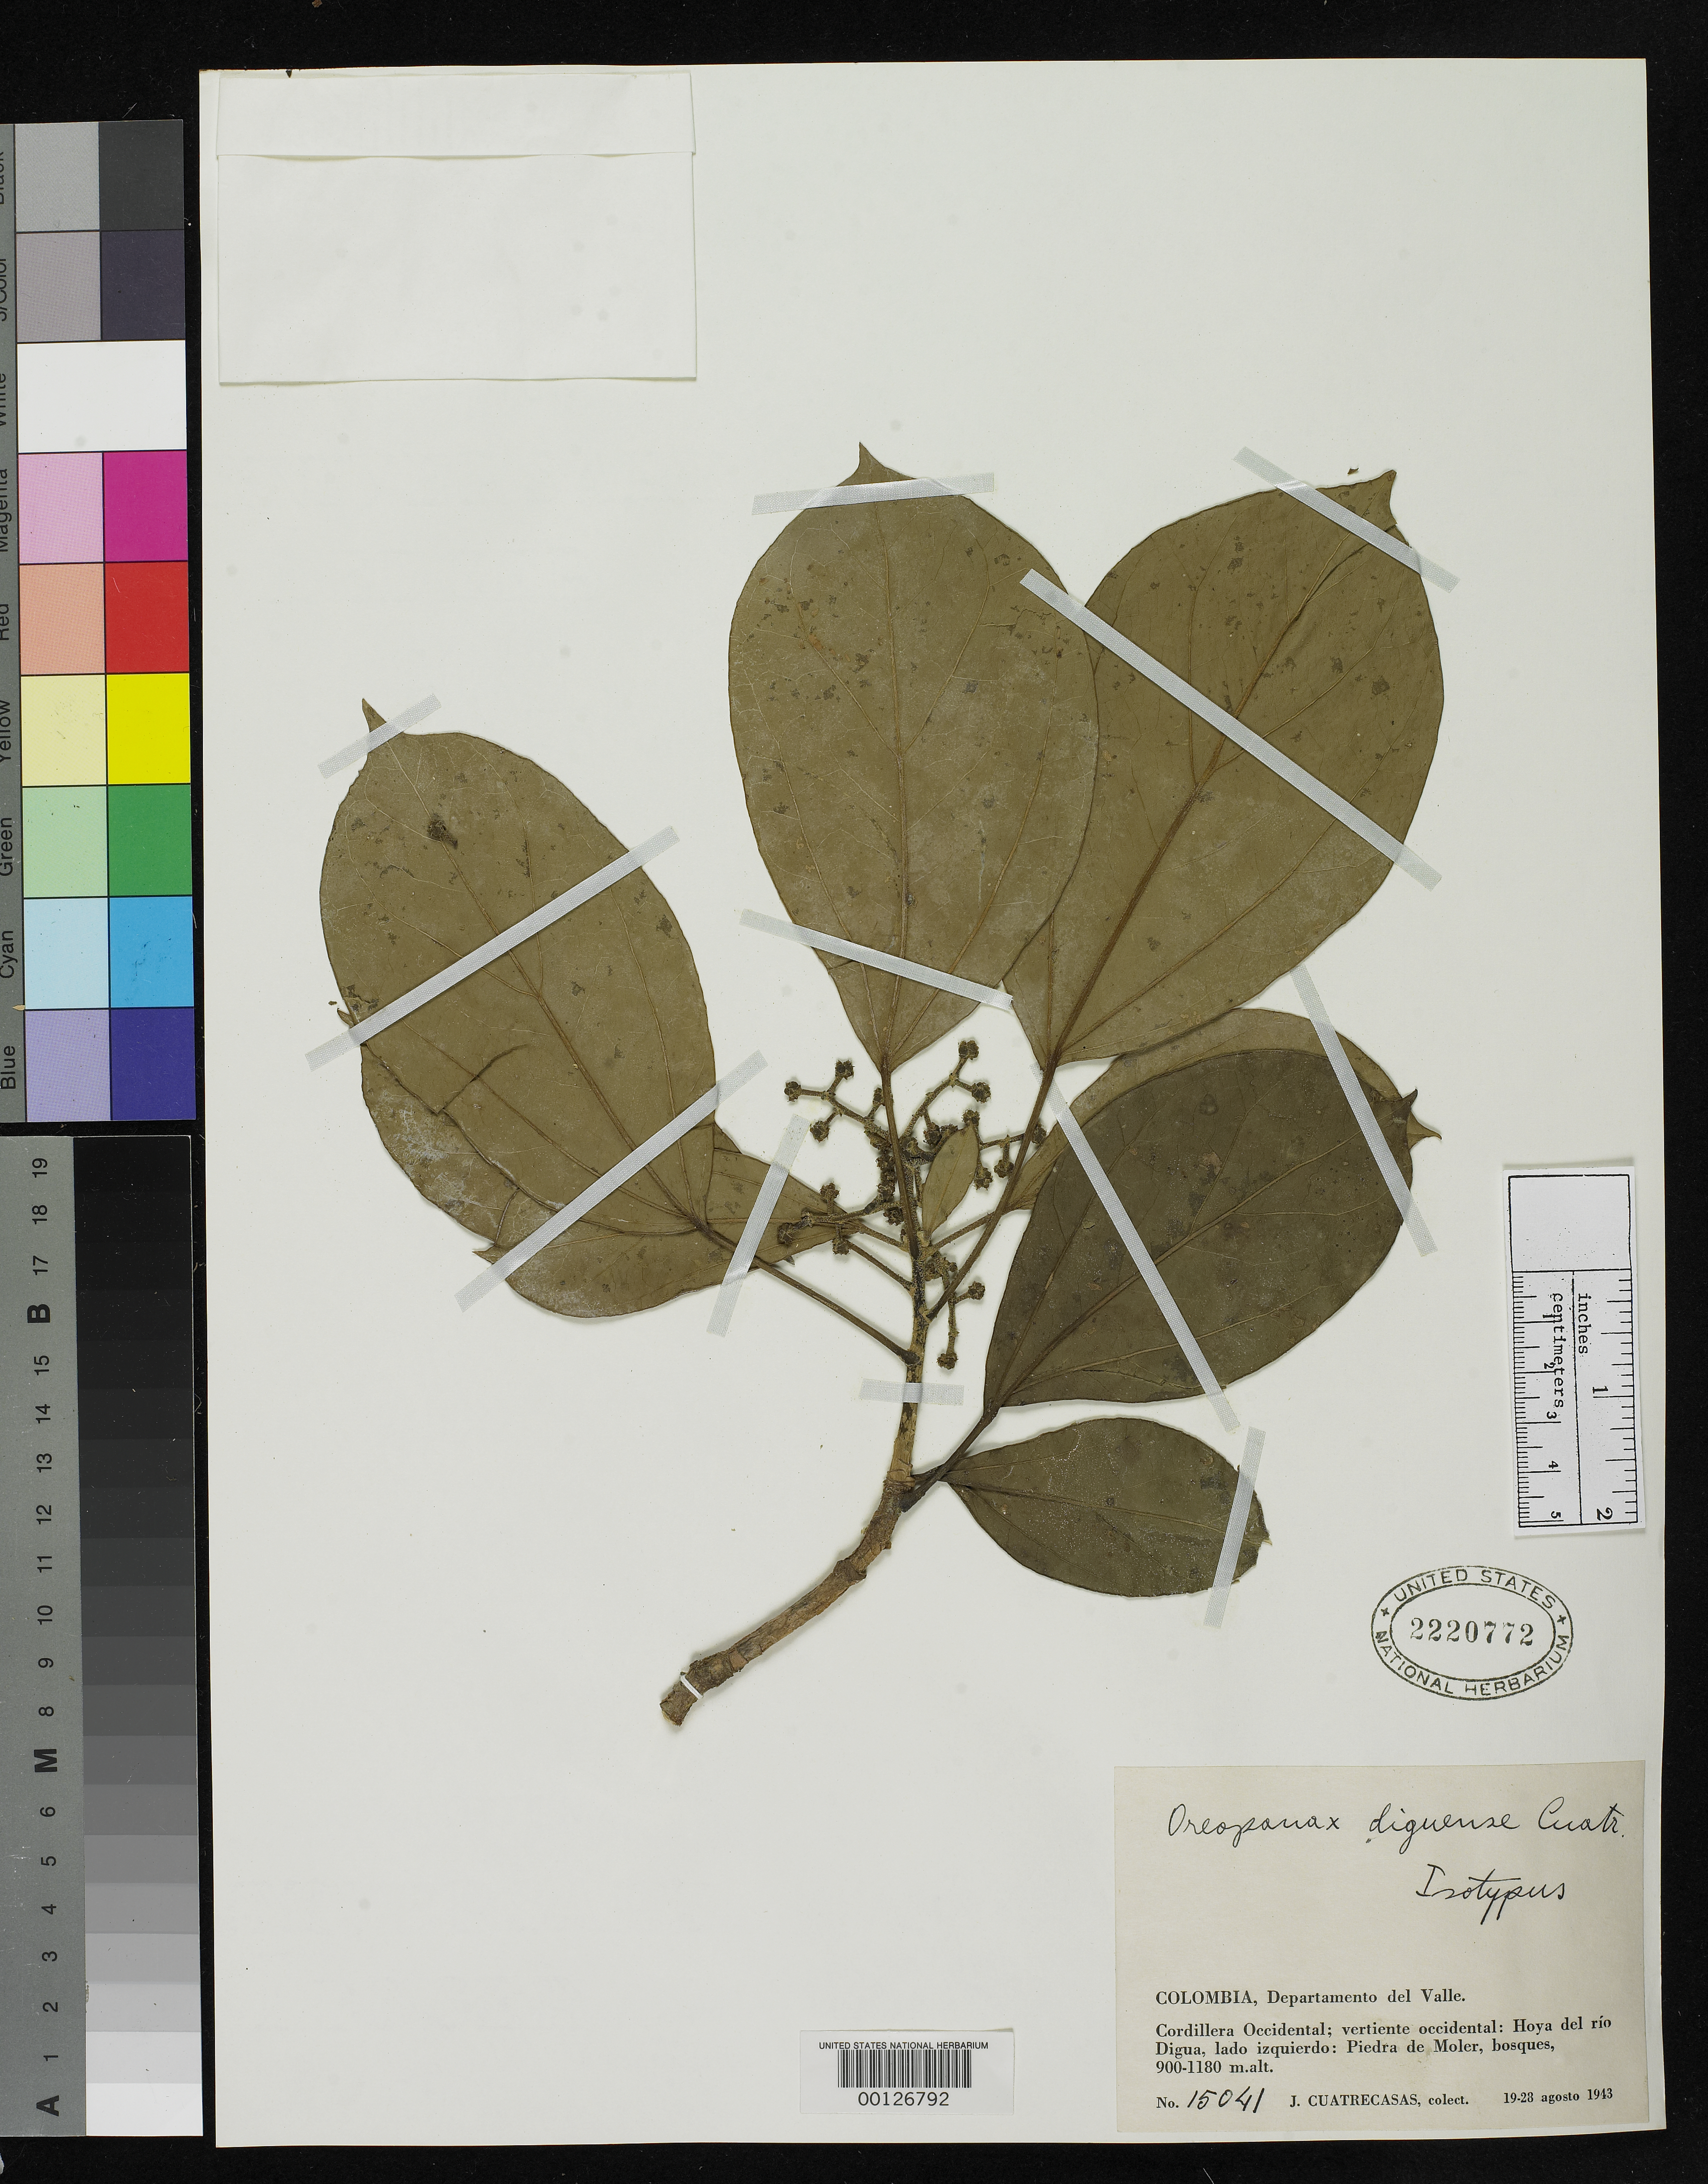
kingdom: Plantae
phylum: Tracheophyta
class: Magnoliopsida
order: Apiales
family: Araliaceae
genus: Oreopanax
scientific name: Oreopanax diguense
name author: Cuatrec.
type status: Isotype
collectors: J. Cuatrecasas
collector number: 15041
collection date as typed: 19 Aug 1943 to 28 Aug 1943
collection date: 1943-08-19/1943-08-28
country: Colombia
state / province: Valle del Cauca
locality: Cordillera Occidental, Hoya del Rio Digua, Piedra de Moler.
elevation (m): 900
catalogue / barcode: US 2220772